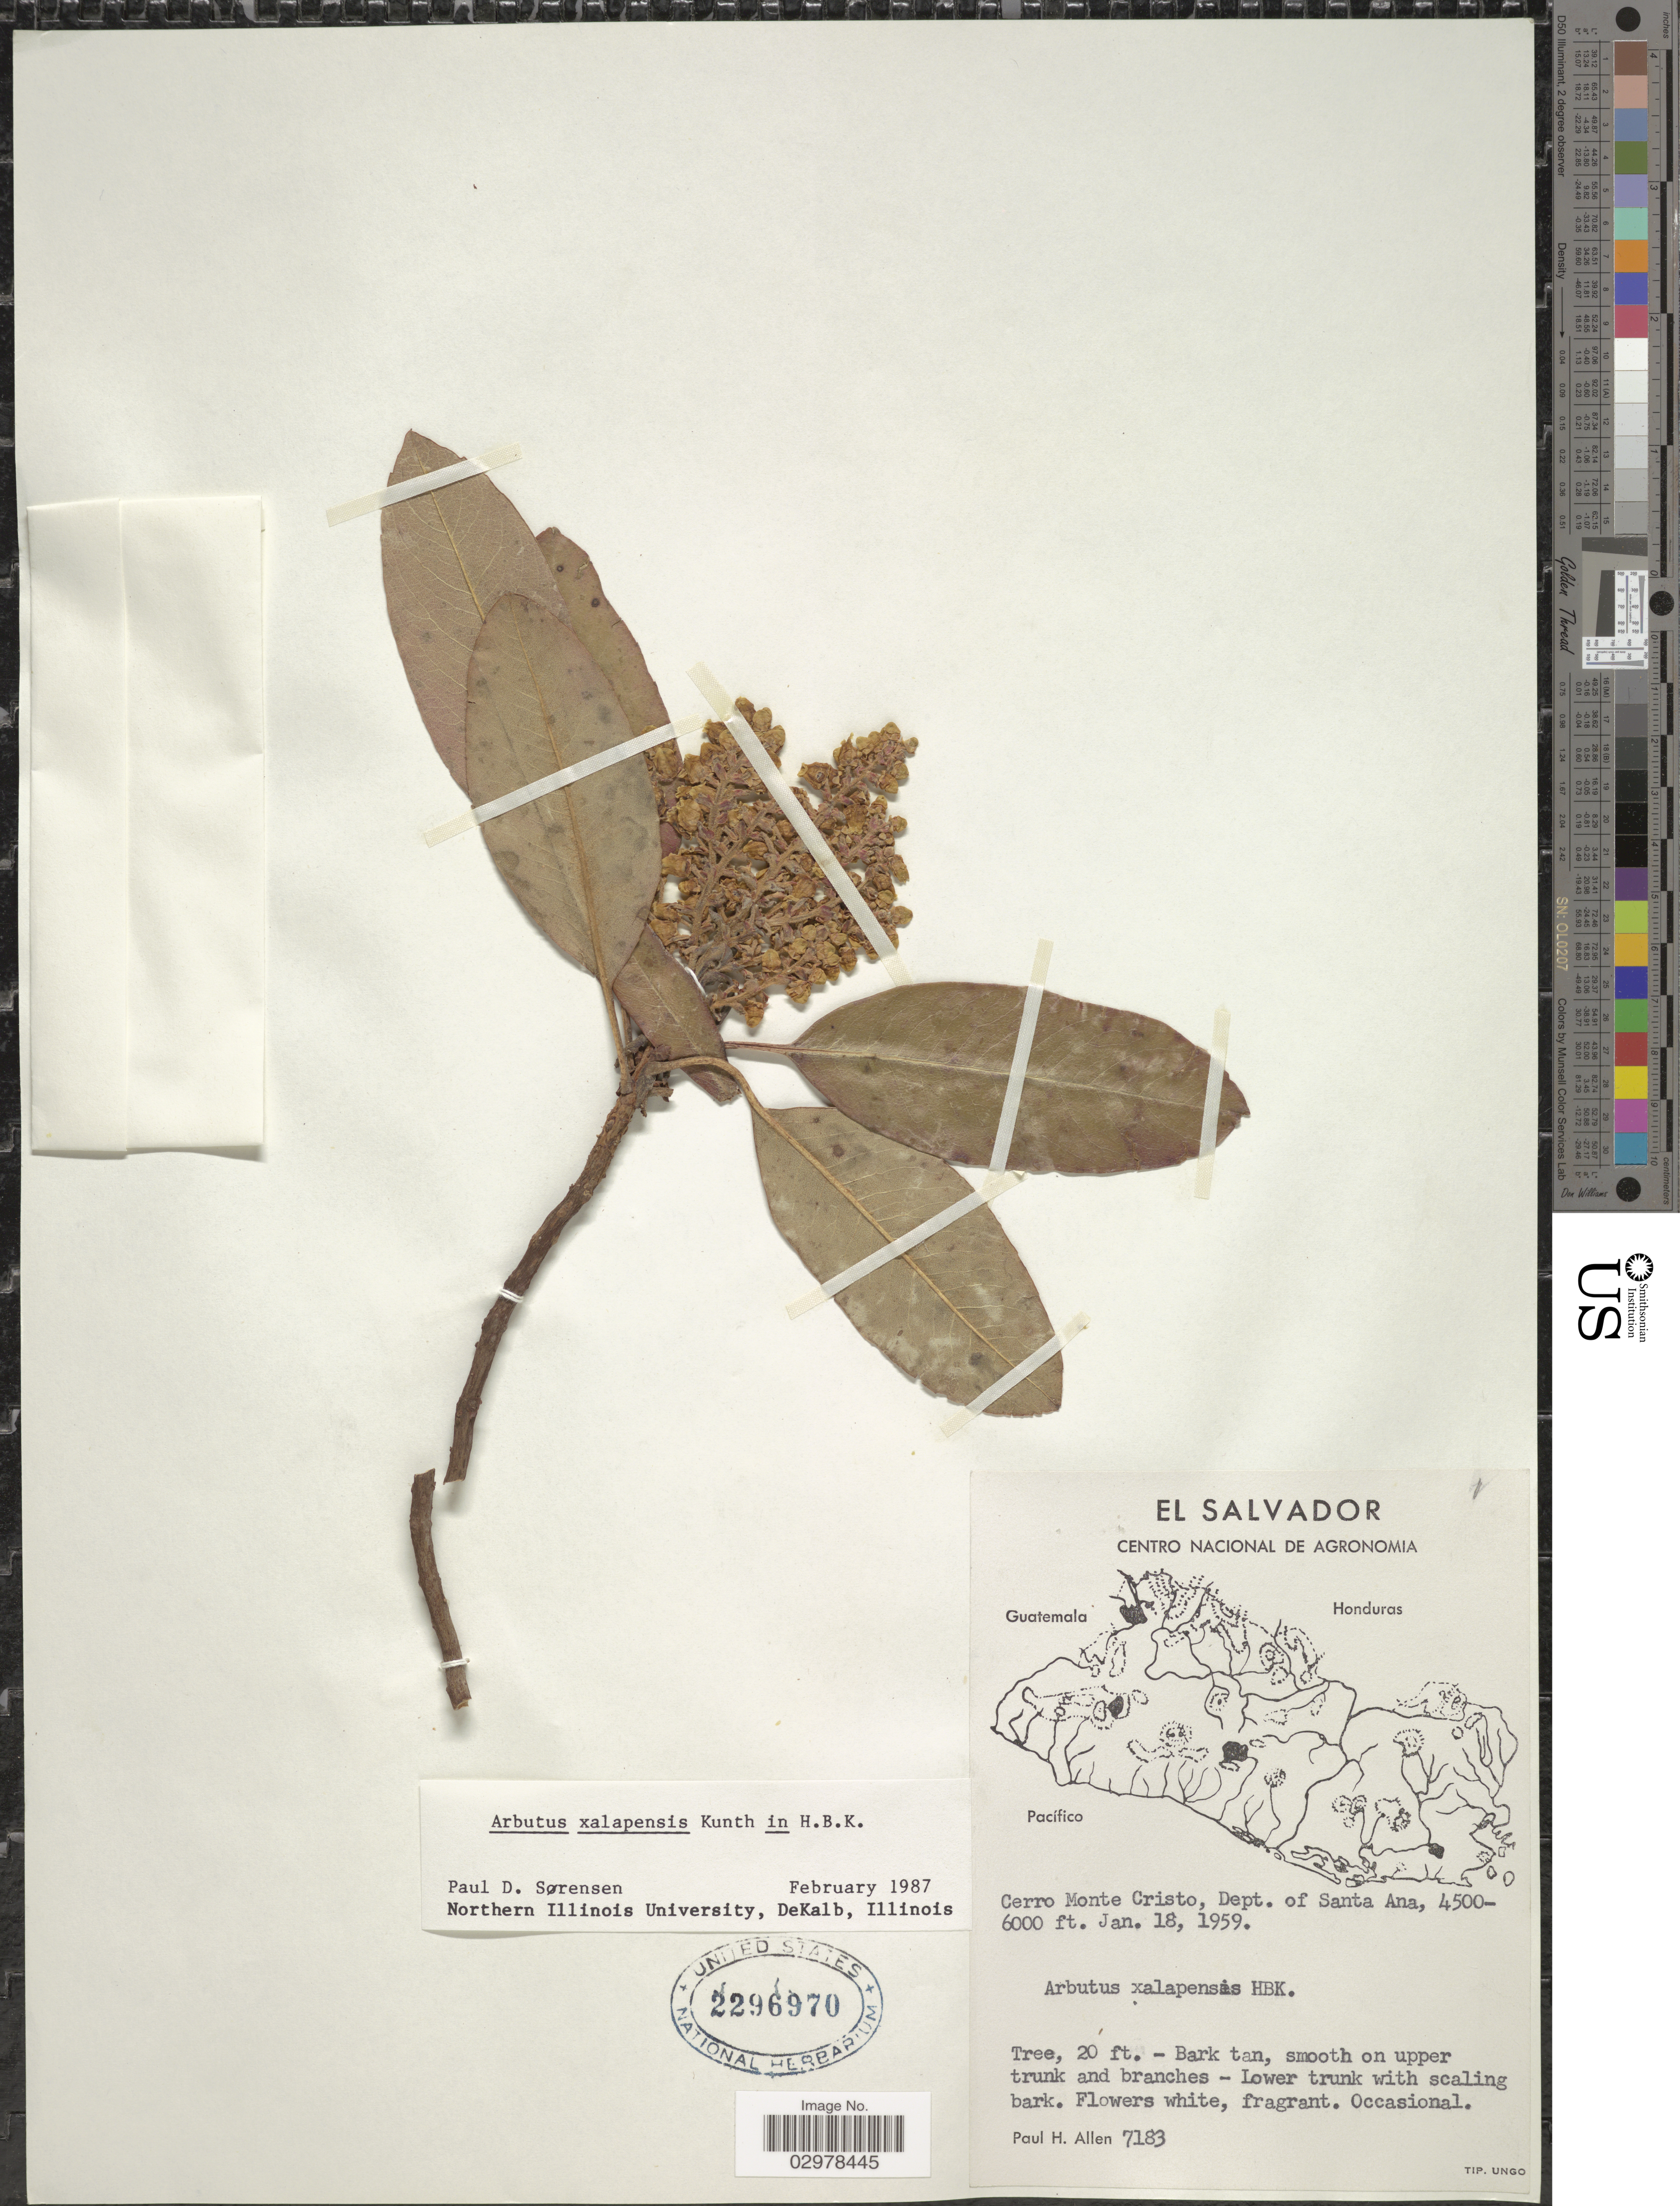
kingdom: Plantae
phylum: Tracheophyta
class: Magnoliopsida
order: Ericales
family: Ericaceae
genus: Arbutus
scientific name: Arbutus xalapensis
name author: Kunth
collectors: P. H. Allen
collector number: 7183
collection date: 1959-01-18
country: El Salvador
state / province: Santa Ana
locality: Cerro Monte Cristo, Dept. of Santa Ana.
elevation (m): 1372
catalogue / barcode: US 2296970